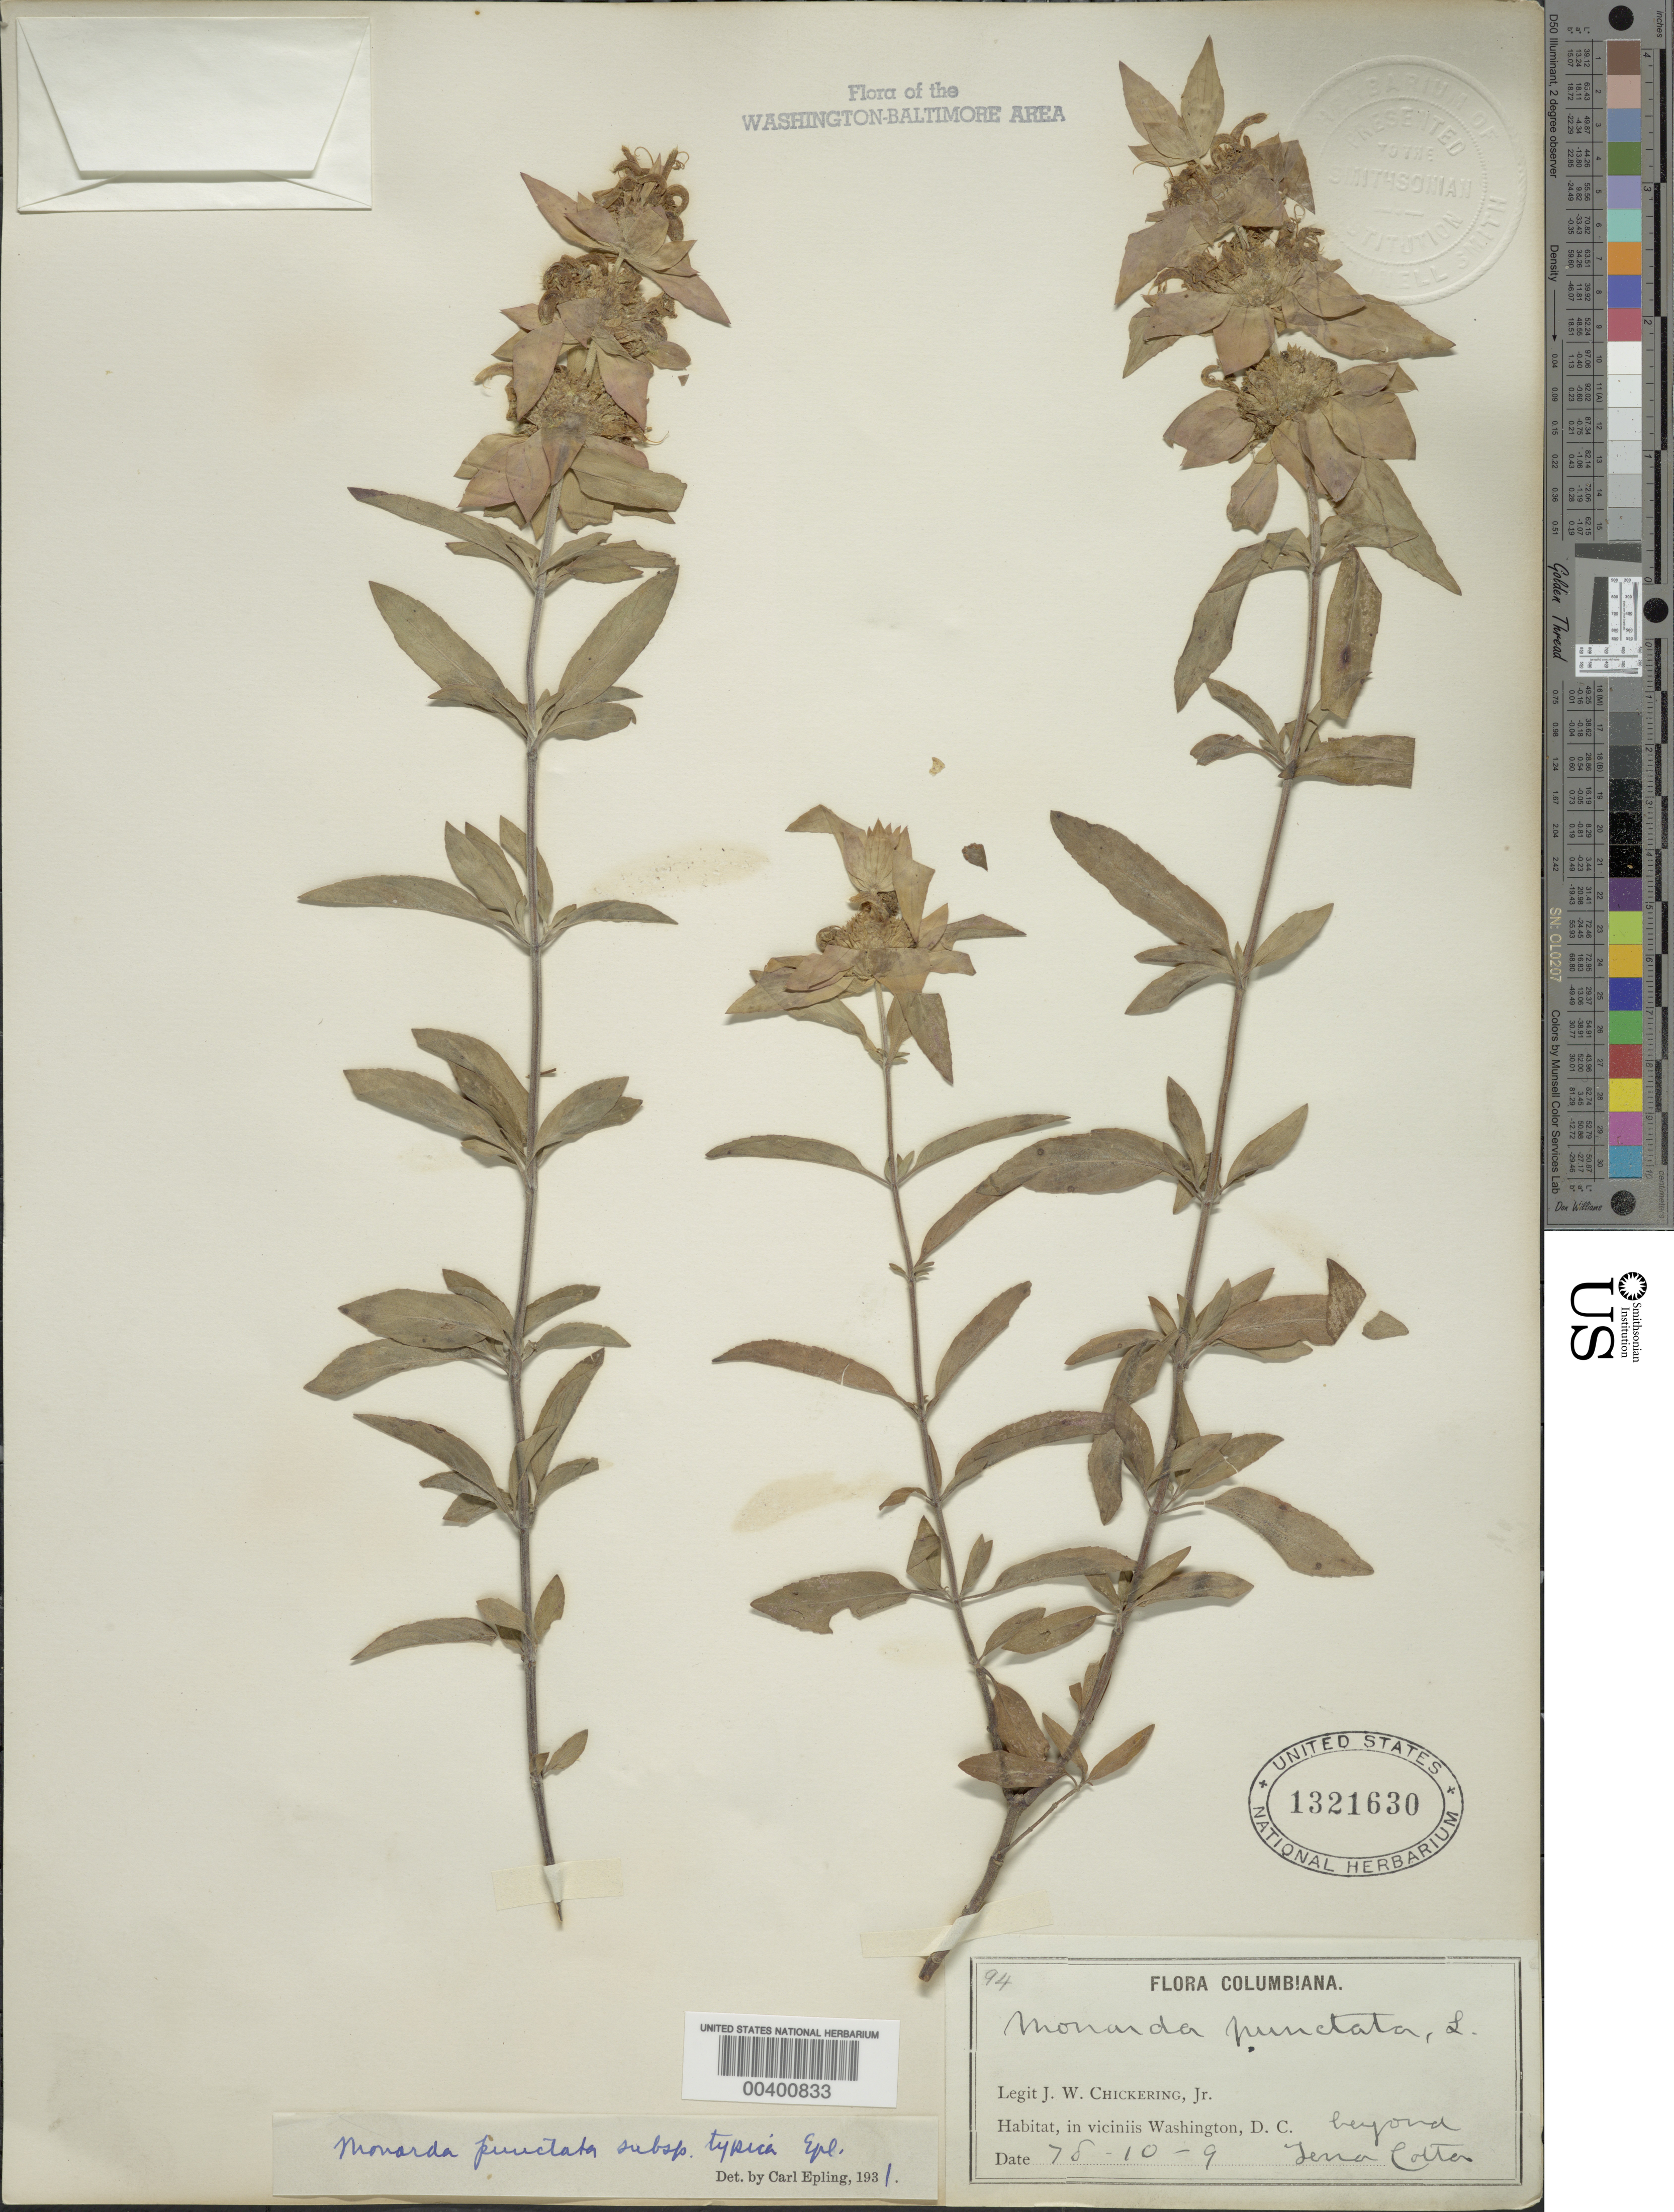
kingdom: Plantae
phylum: Tracheophyta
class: Magnoliopsida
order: Lamiales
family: Lamiaceae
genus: Monarda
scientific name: Monarda punctata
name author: L.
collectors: J. W. Chickering Jr.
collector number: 94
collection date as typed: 10 Sep 1870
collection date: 1870-09-10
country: United States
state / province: District of Columbia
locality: Washington DC area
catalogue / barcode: US 1321630